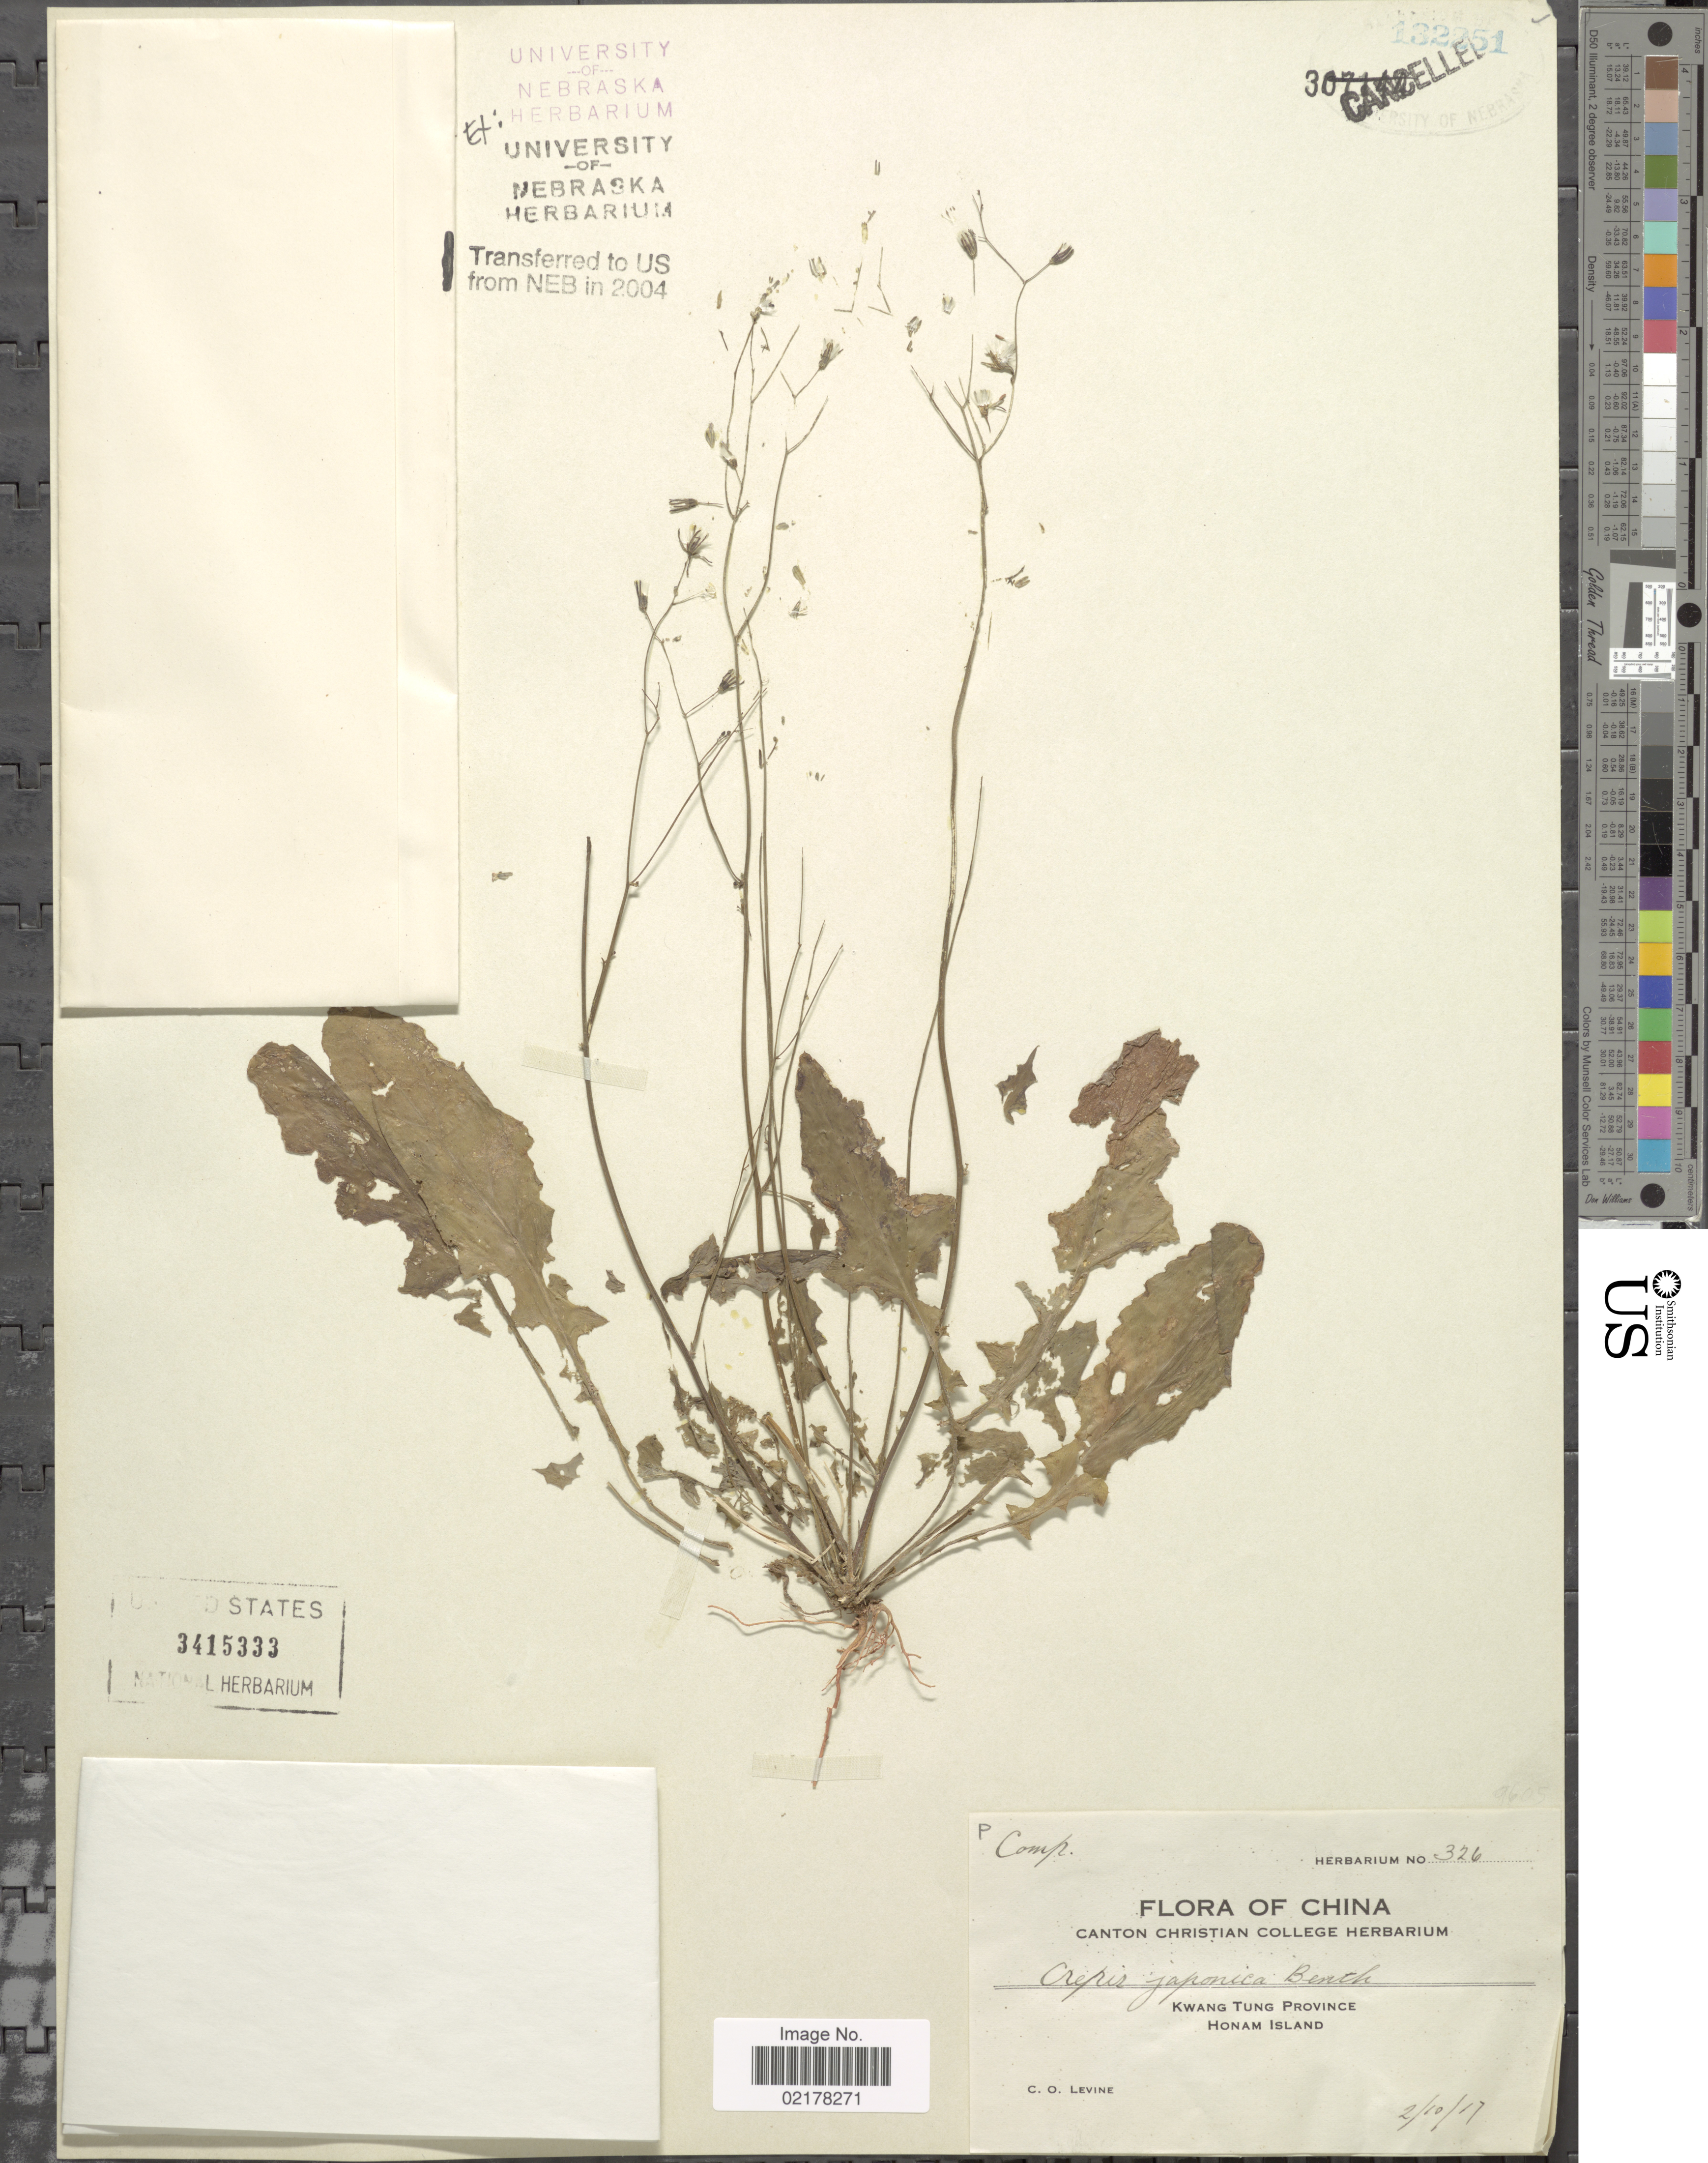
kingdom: Plantae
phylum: Tracheophyta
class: Magnoliopsida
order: Asterales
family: Asteraceae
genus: Youngia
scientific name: Youngia japonica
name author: (L.) DC.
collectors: C. O. Levine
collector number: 326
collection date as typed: Transcribed d/m/y: 2/10/17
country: China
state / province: Guangdong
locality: Kwang Tung Province. Honam Island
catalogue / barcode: US 3415333